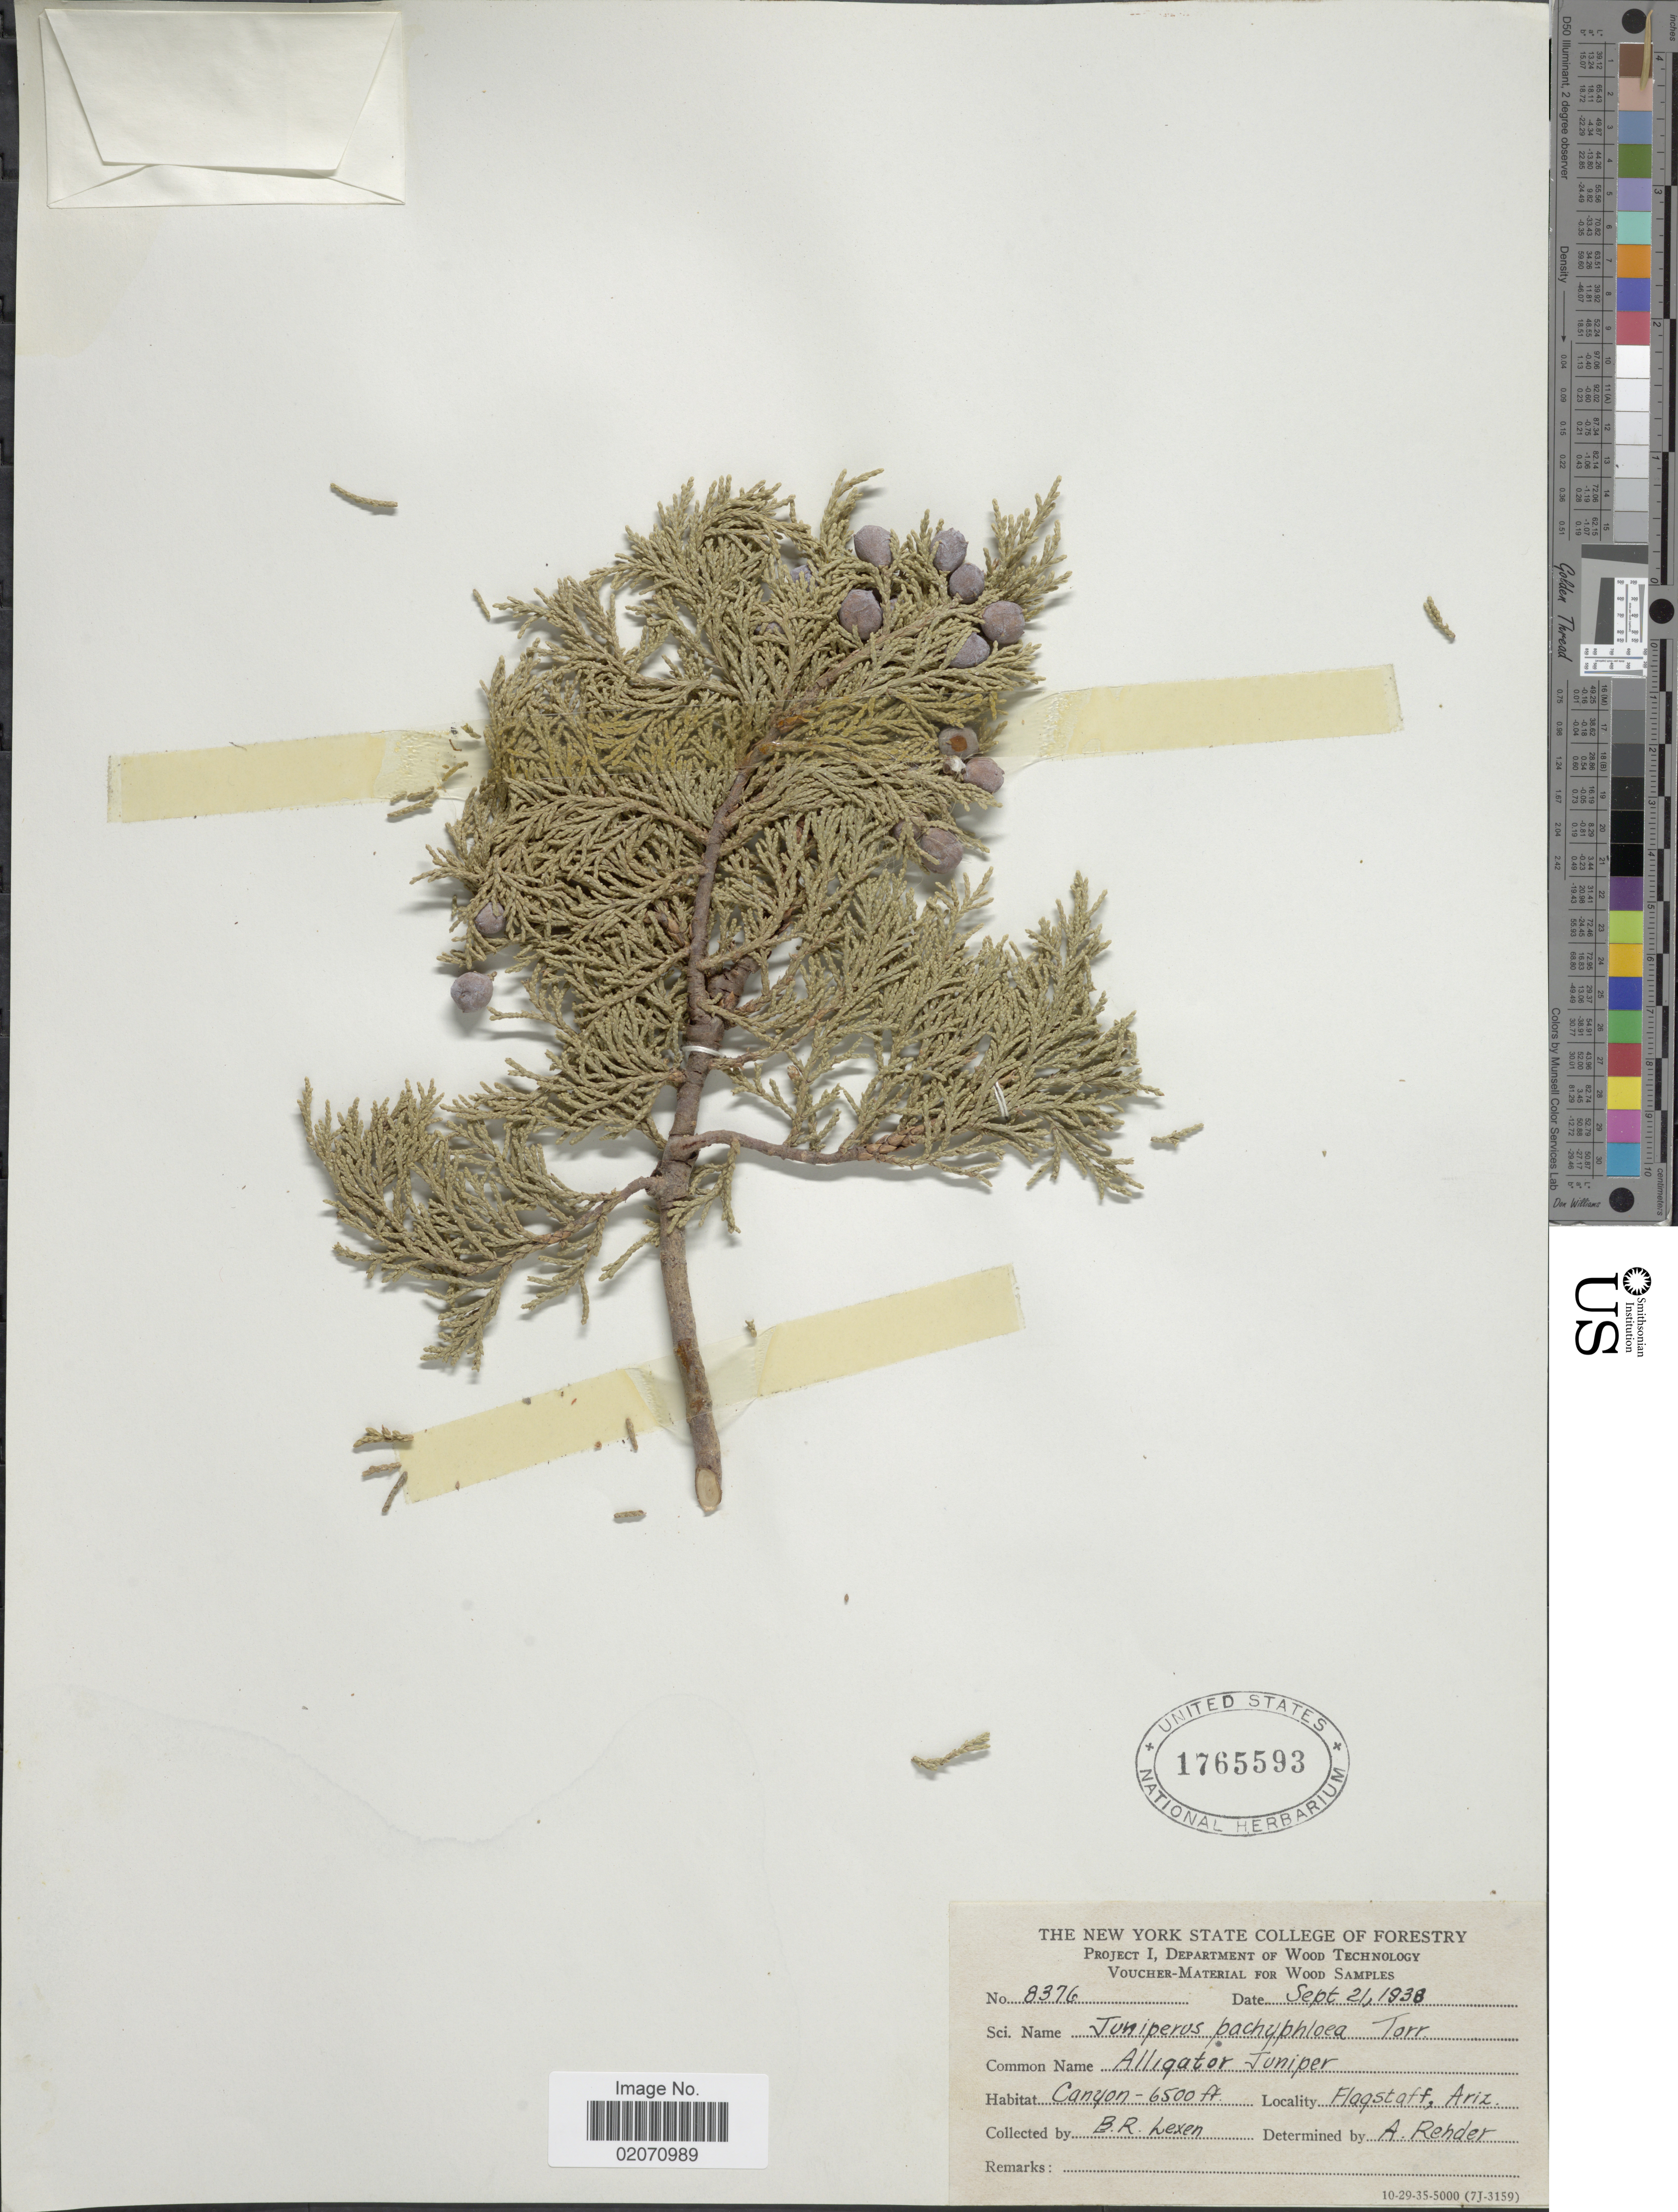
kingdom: Plantae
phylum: Tracheophyta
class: Pinopsida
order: Pinales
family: Cupressaceae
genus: Juniperus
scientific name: Juniperus deppeana var. pachyphlaea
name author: (Torr.) Martínez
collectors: B. Lexen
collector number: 8376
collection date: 1938-09-21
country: United States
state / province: Arizona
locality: Flagstaff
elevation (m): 1981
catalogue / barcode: US 1765593